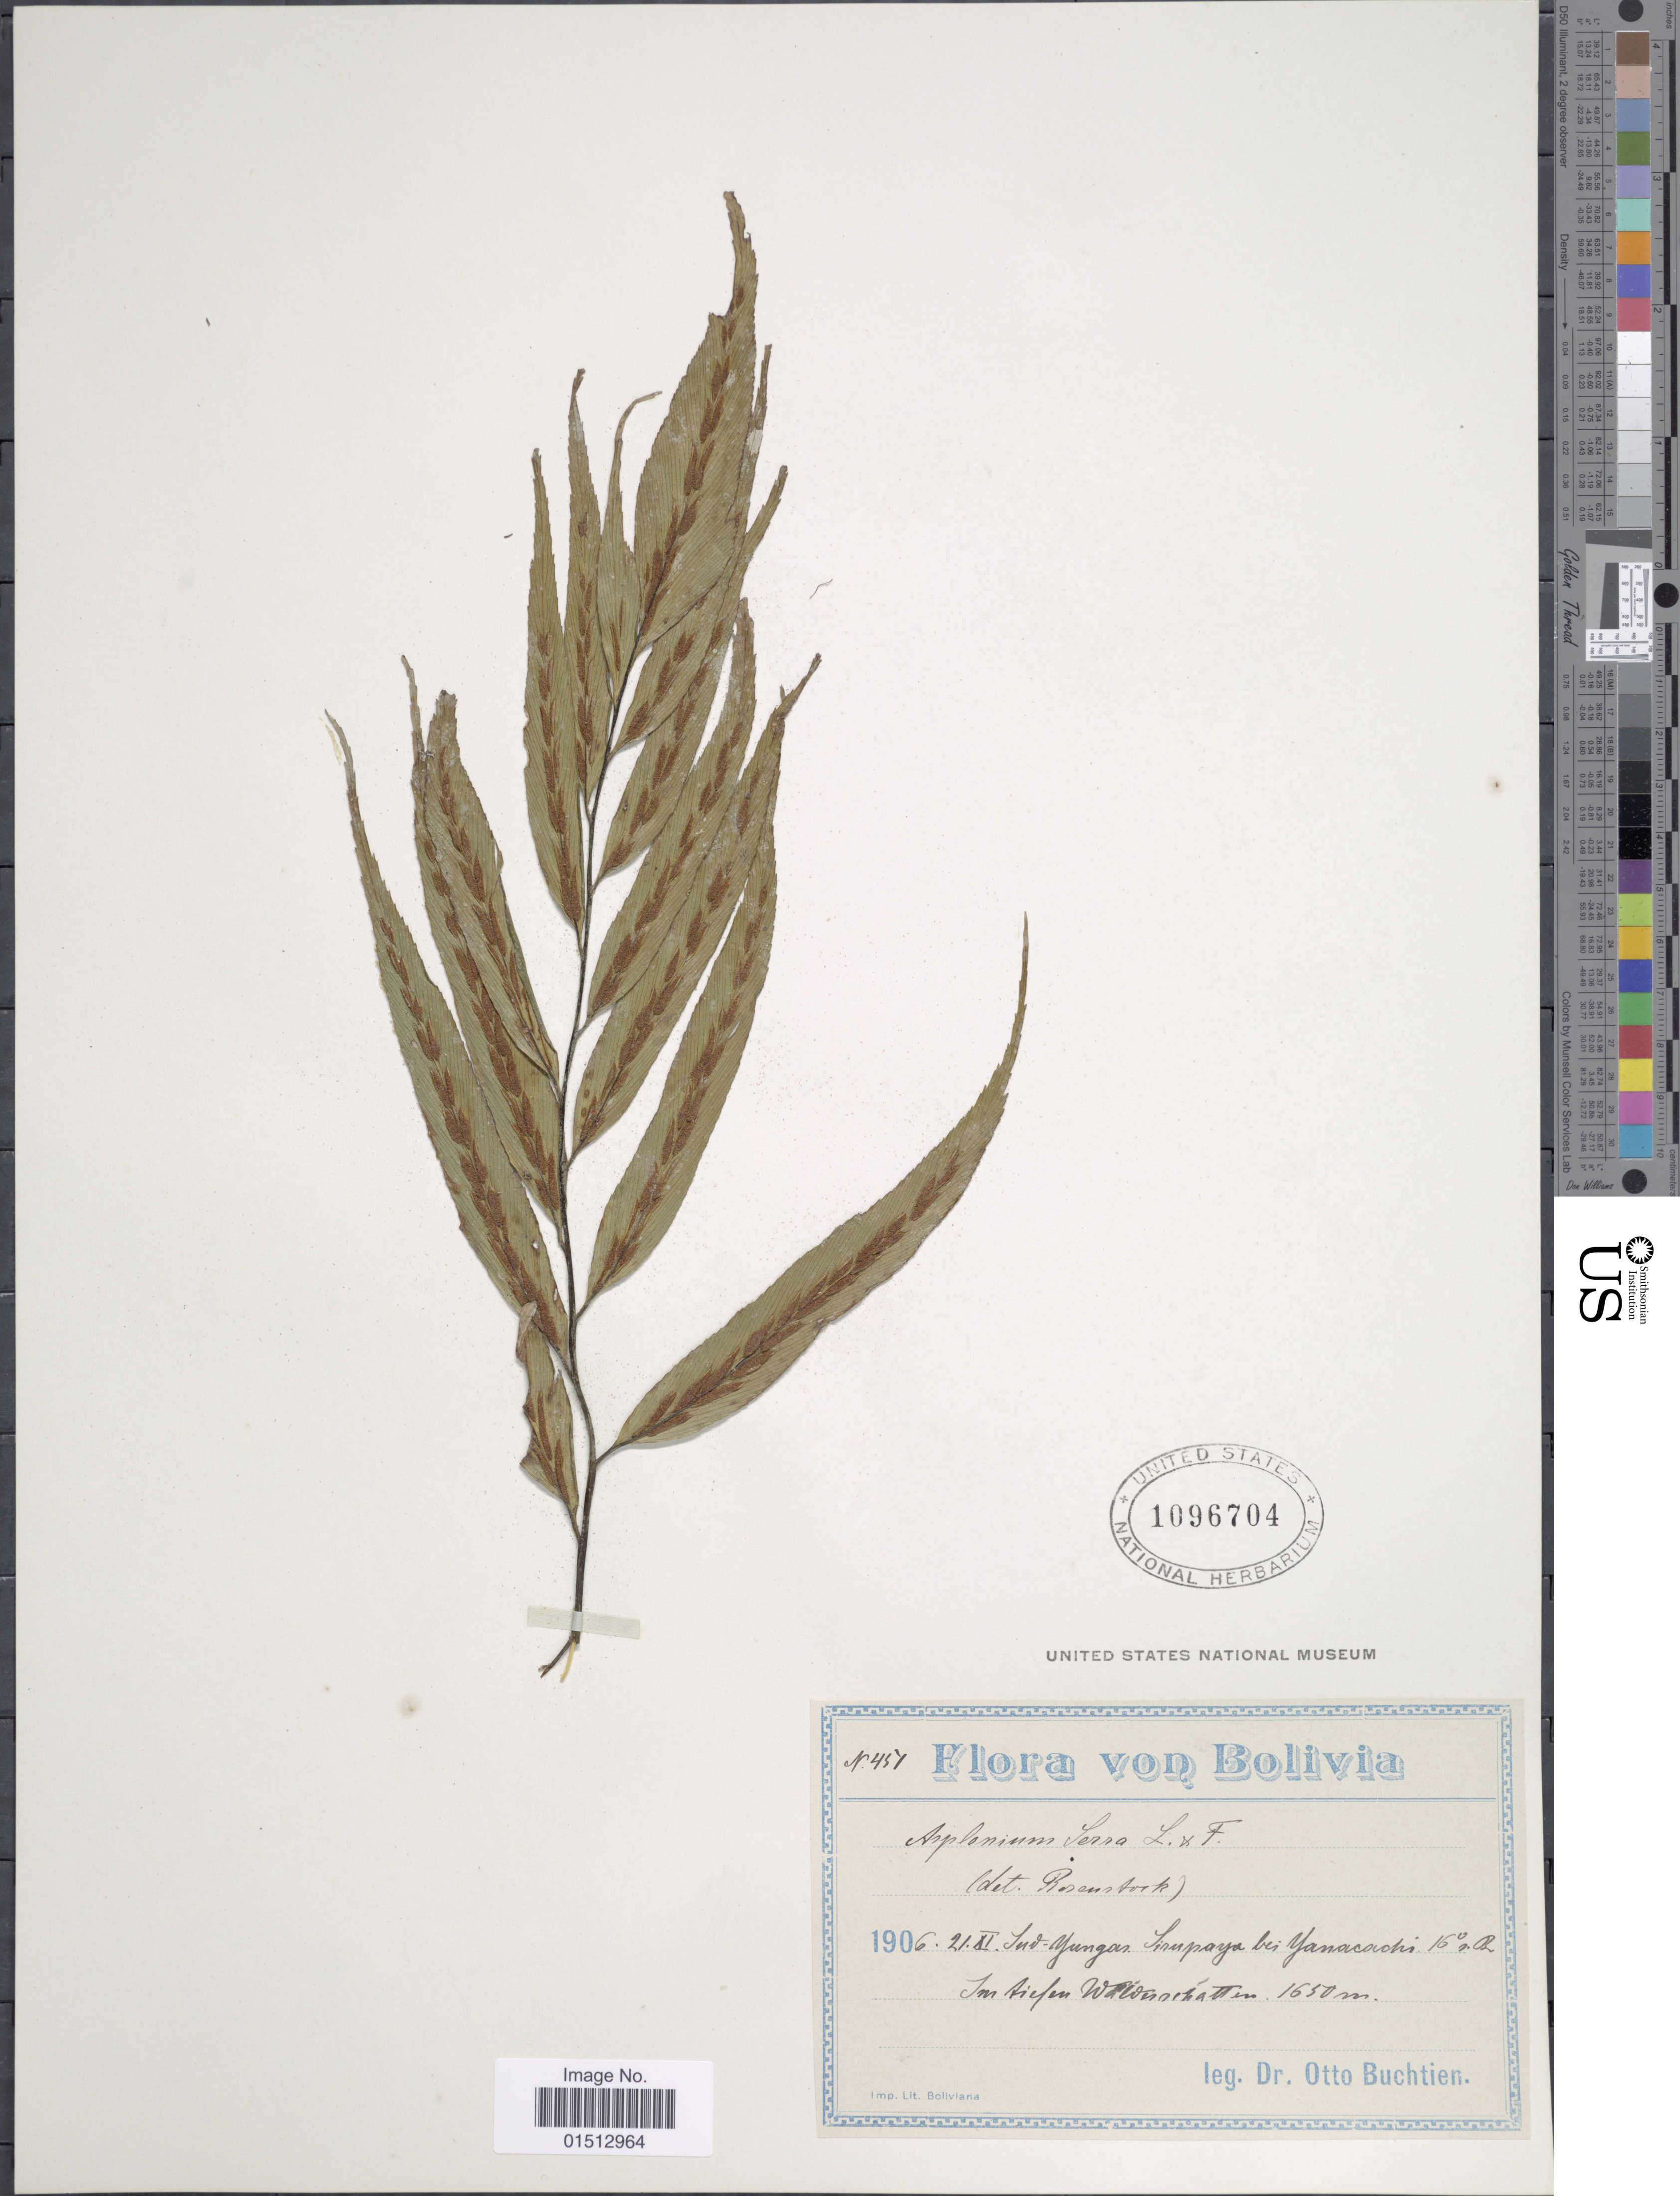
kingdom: Plantae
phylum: Tracheophyta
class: Polypodiopsida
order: Polypodiales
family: Aspleniaceae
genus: Asplenium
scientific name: Asplenium serra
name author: Langsd. & Fisch.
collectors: O. Buchtien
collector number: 451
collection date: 1906-11-21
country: Bolivia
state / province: La Paz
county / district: Sud Yungas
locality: Sirupaya bei Yanacachi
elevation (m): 1650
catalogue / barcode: US 1096704